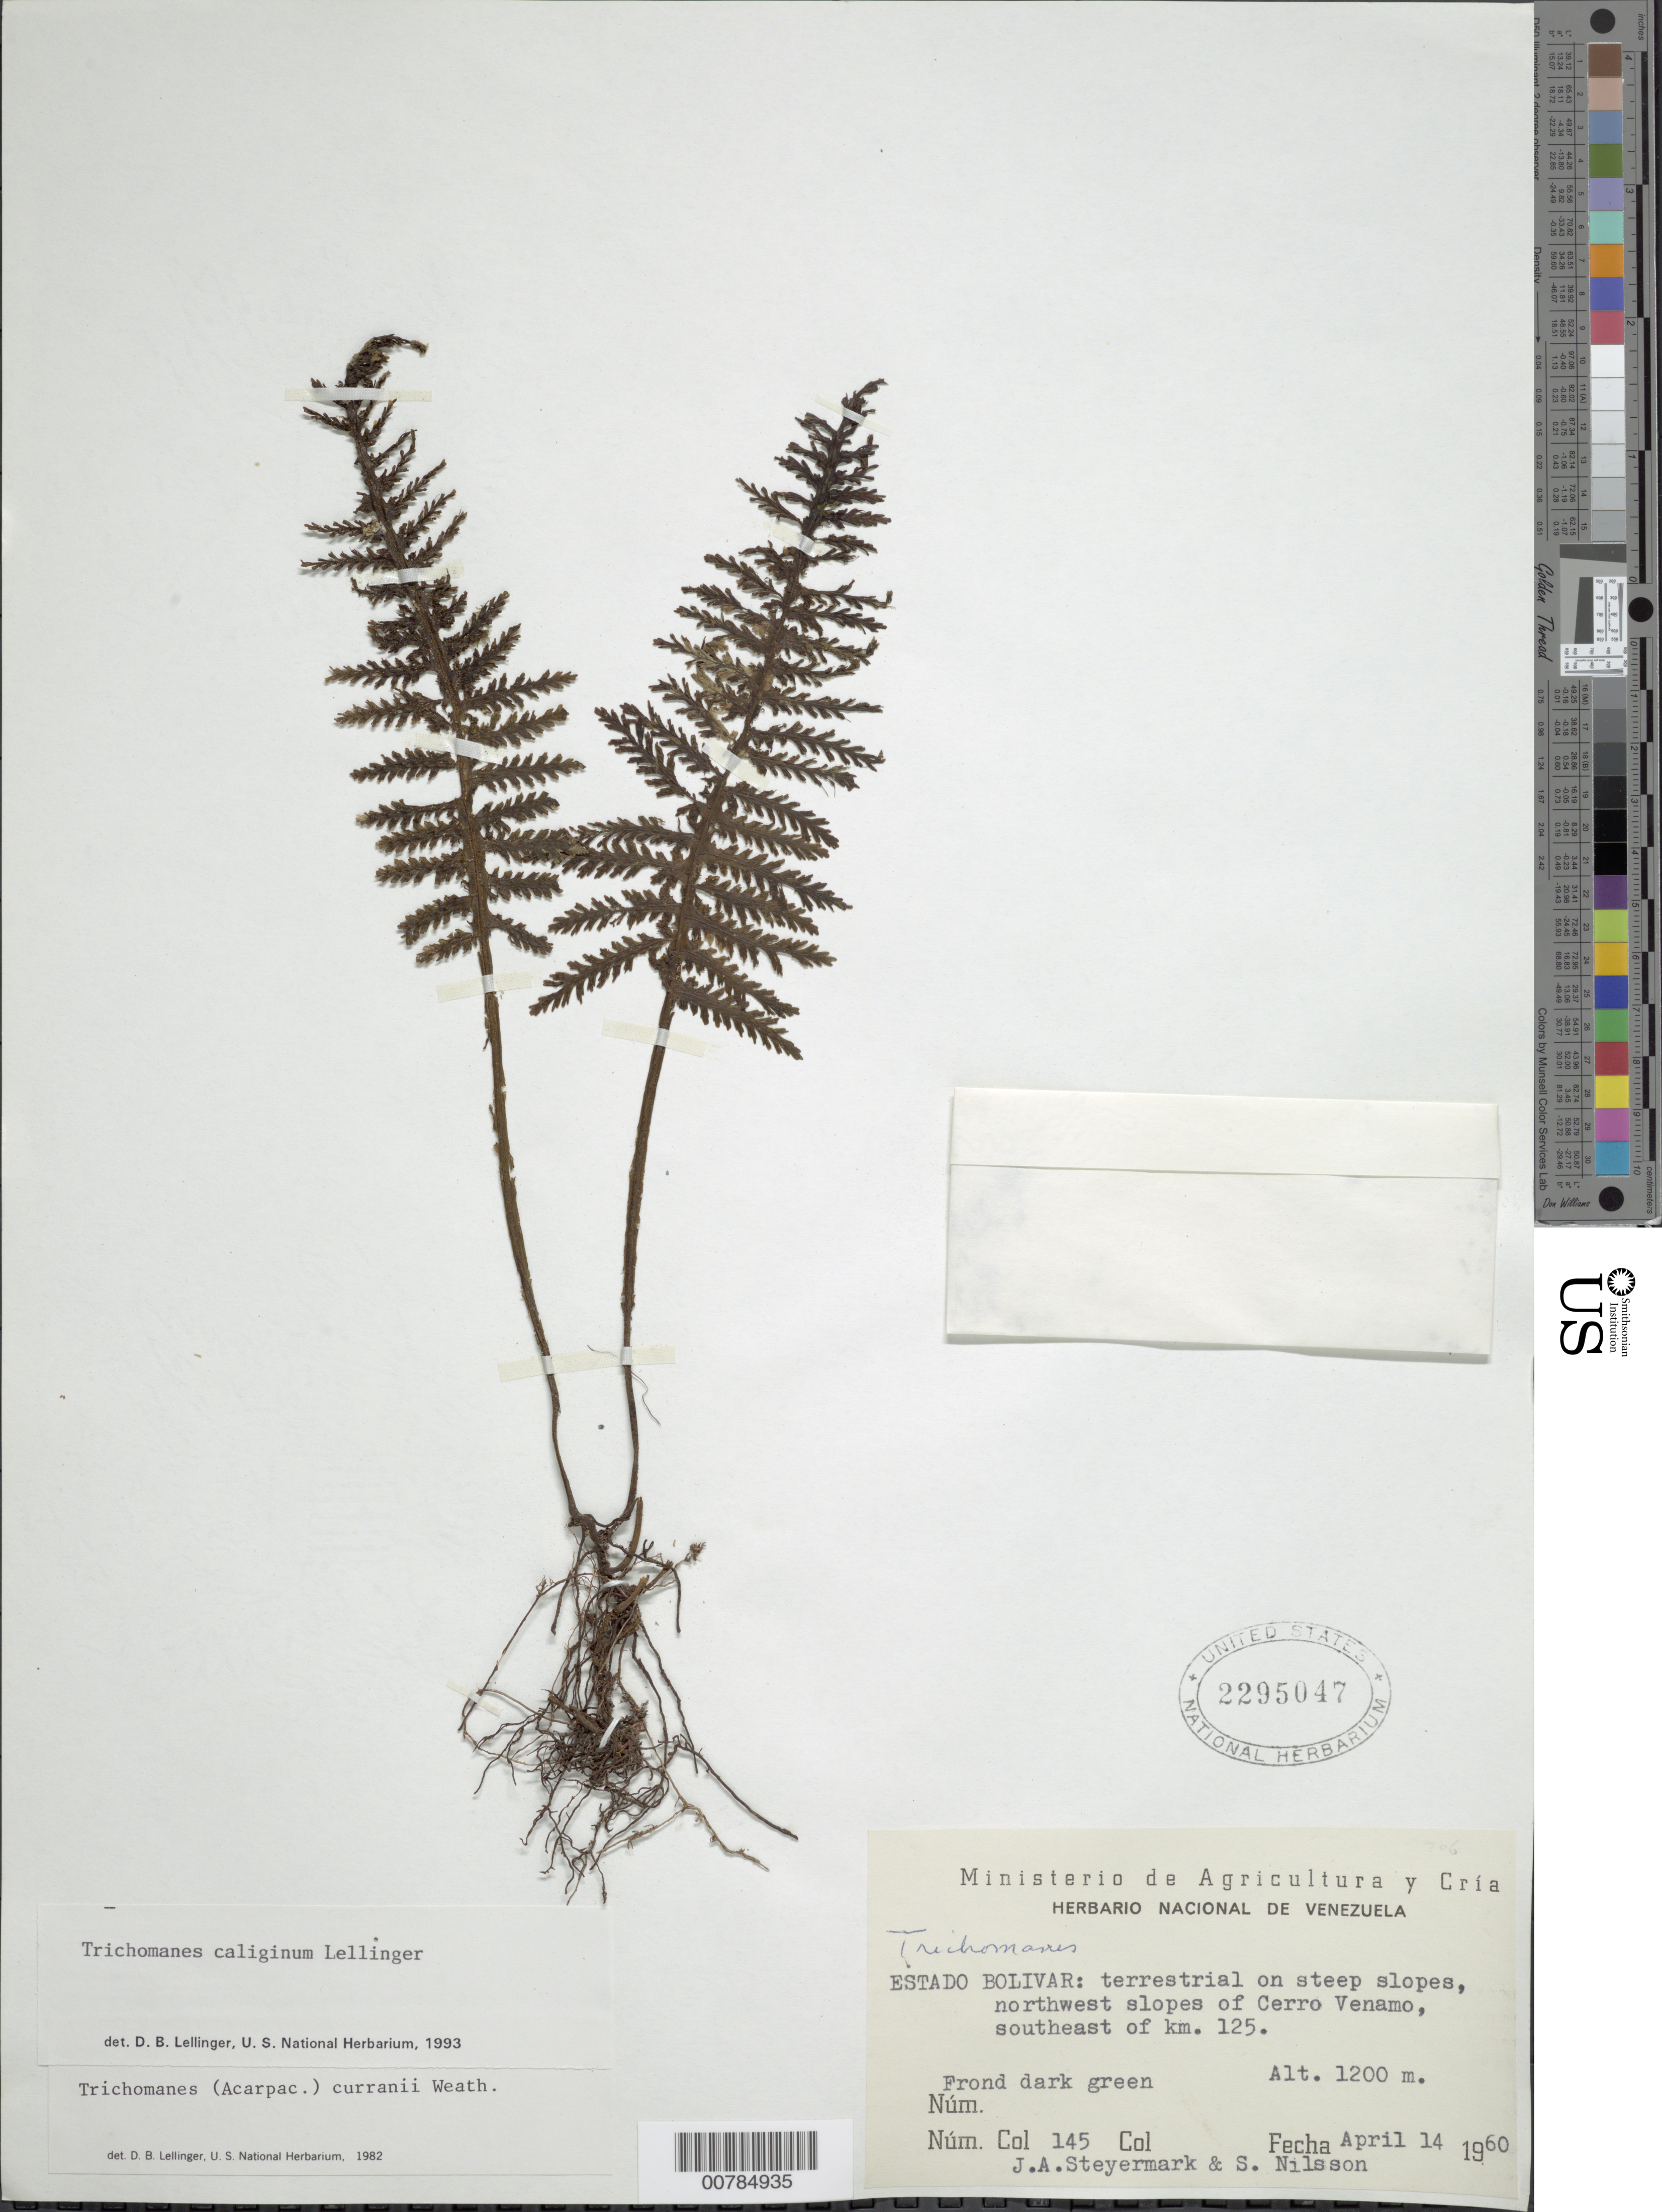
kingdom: Plantae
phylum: Tracheophyta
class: Polypodiopsida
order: Hymenophyllales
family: Hymenophyllaceae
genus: Trichomanes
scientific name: Trichomanes caliginum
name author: Lellinger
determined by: Lellinger, David B., (BOT), Smithsonian Institution - National Museum of Natural History (UNITED STATES)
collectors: J. Steyermark & S. Nilsson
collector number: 60 145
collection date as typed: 14-Apr-60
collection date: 1960-04-14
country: Venezuela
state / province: Bolívar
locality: Cerro Venamo, NW slopes, SE of campamento 125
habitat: Steep slopes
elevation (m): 1200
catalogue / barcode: US 2295047